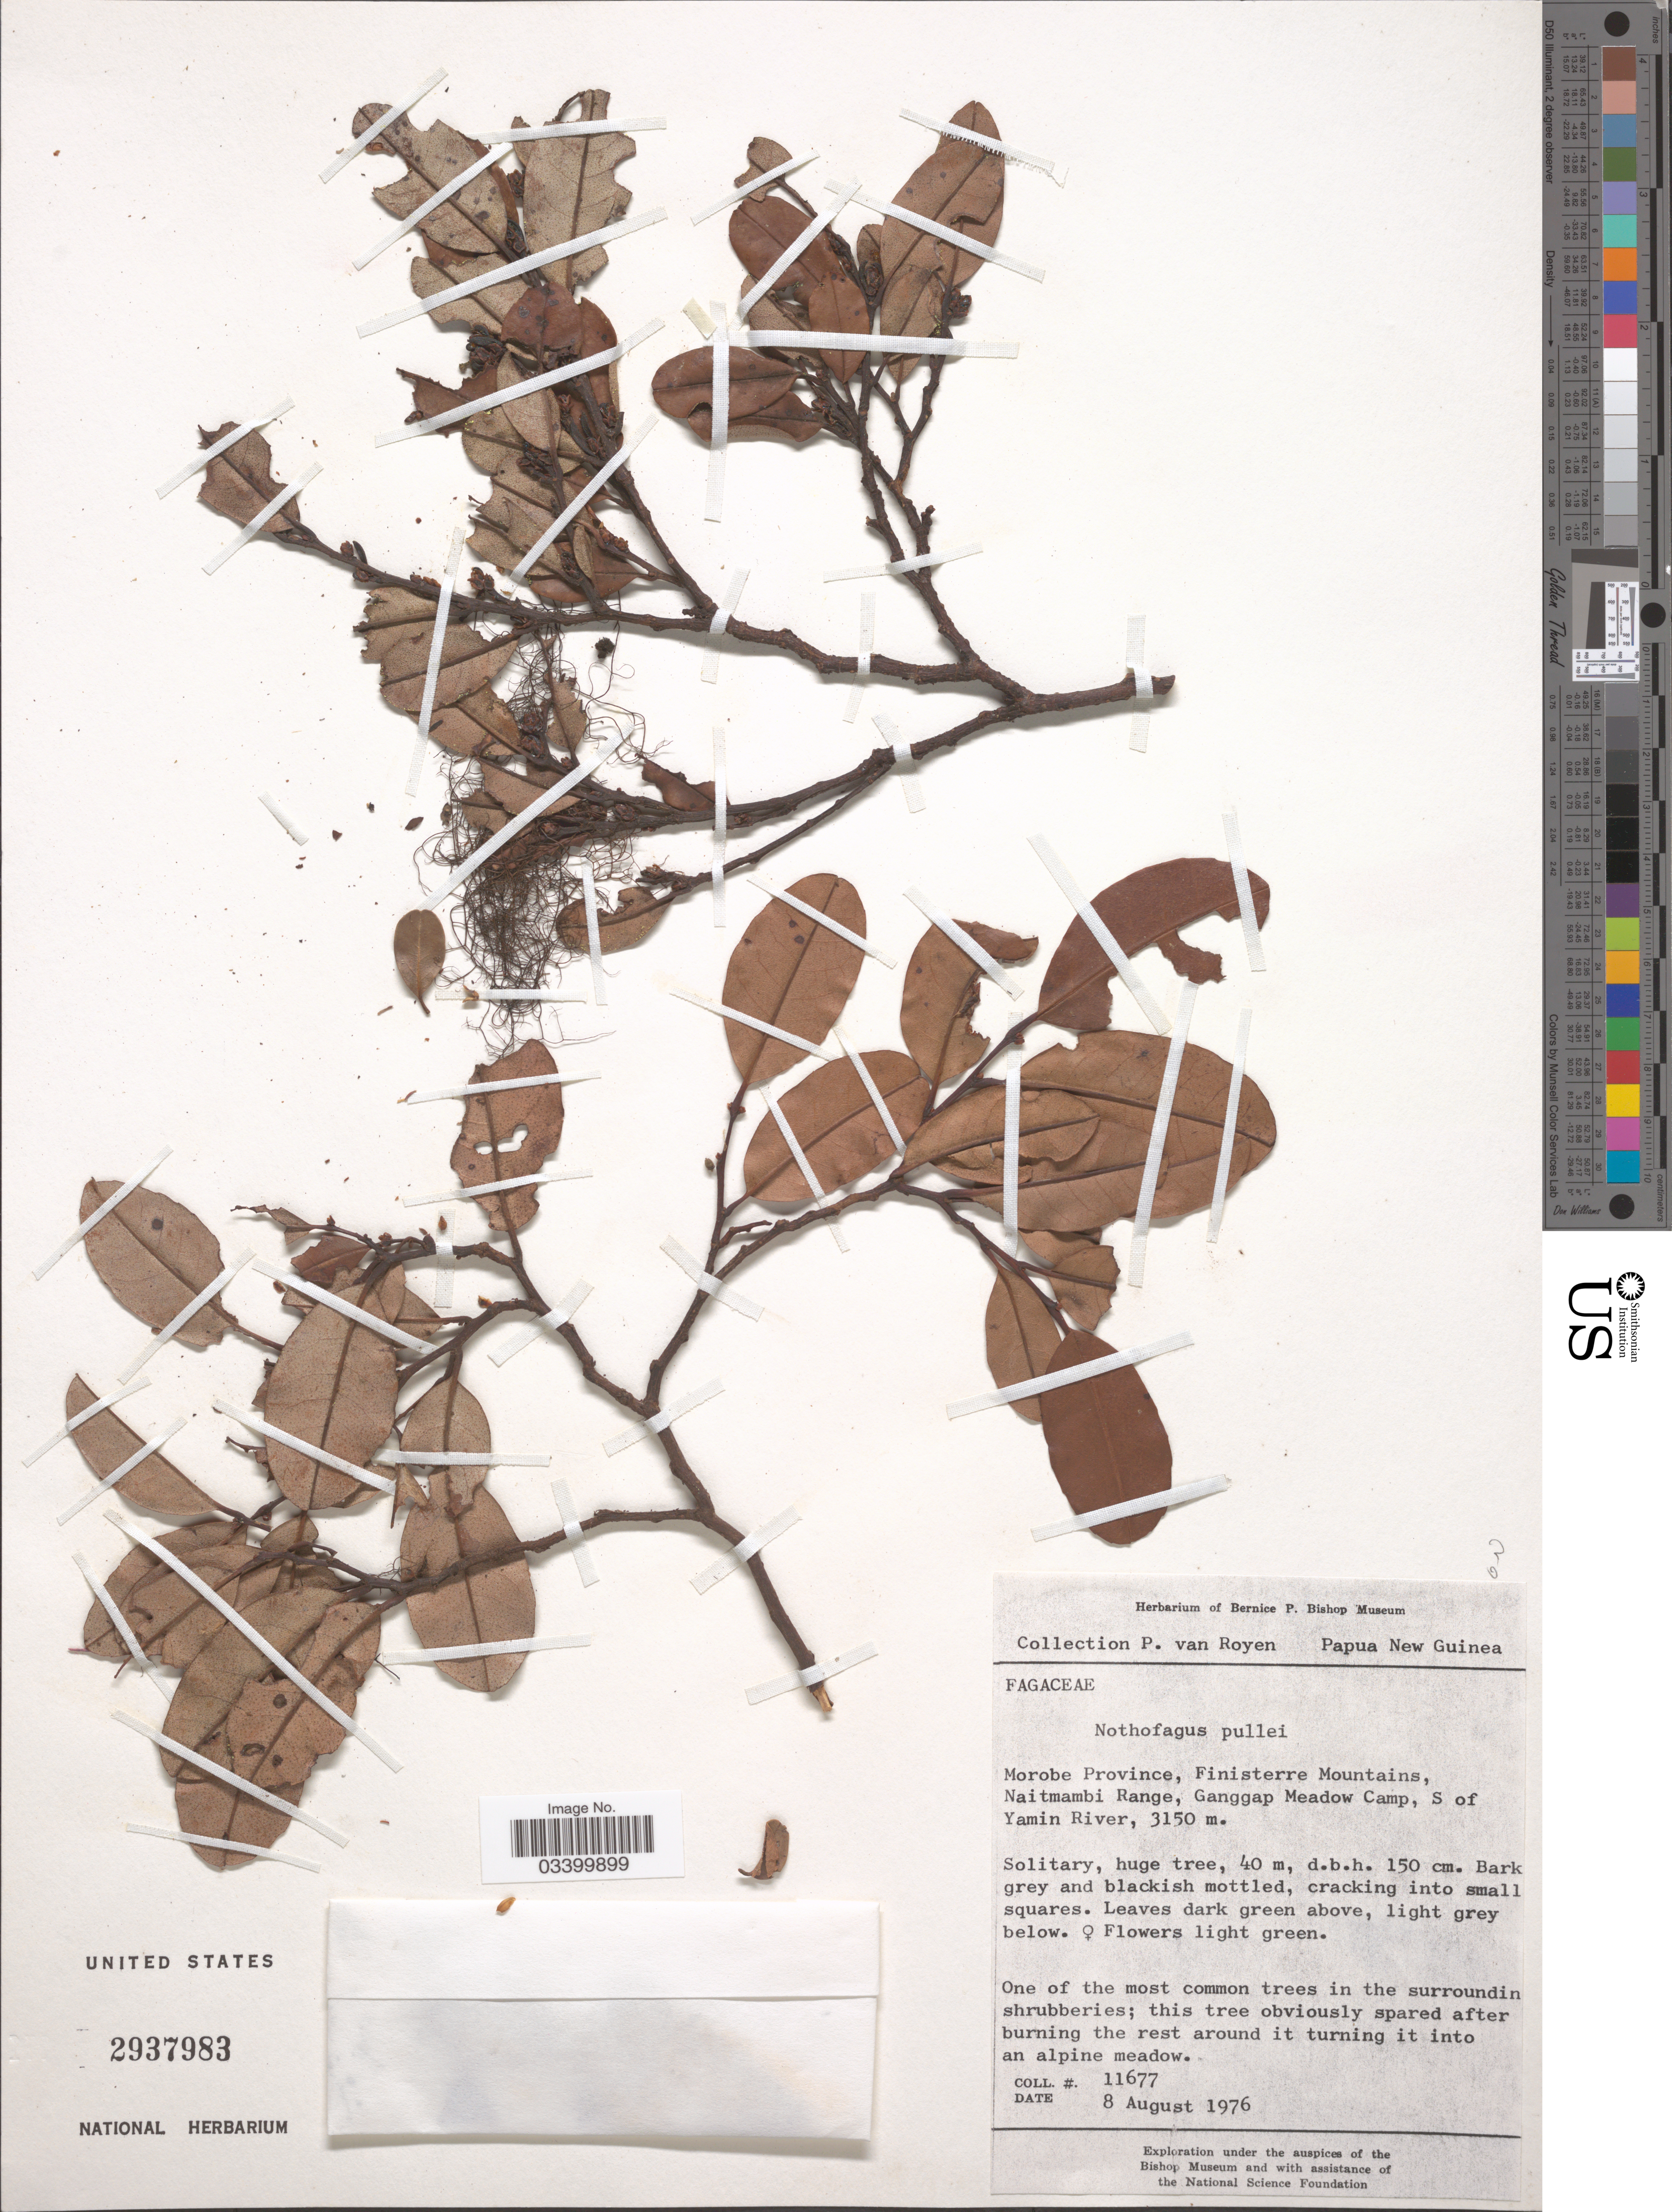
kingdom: Plantae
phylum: Tracheophyta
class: Magnoliopsida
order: Fagales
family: Nothofagaceae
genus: Nothofagus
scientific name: Nothofagus pullei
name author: Steenis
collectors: P. van Royen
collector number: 11677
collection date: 1976-08-08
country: Papua New Guinea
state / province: Morobe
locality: Finisterre Mountains, Naitmambi Range, Ganggap Meadow Camp, S of Yamin River.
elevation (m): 3150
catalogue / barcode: US 2937983